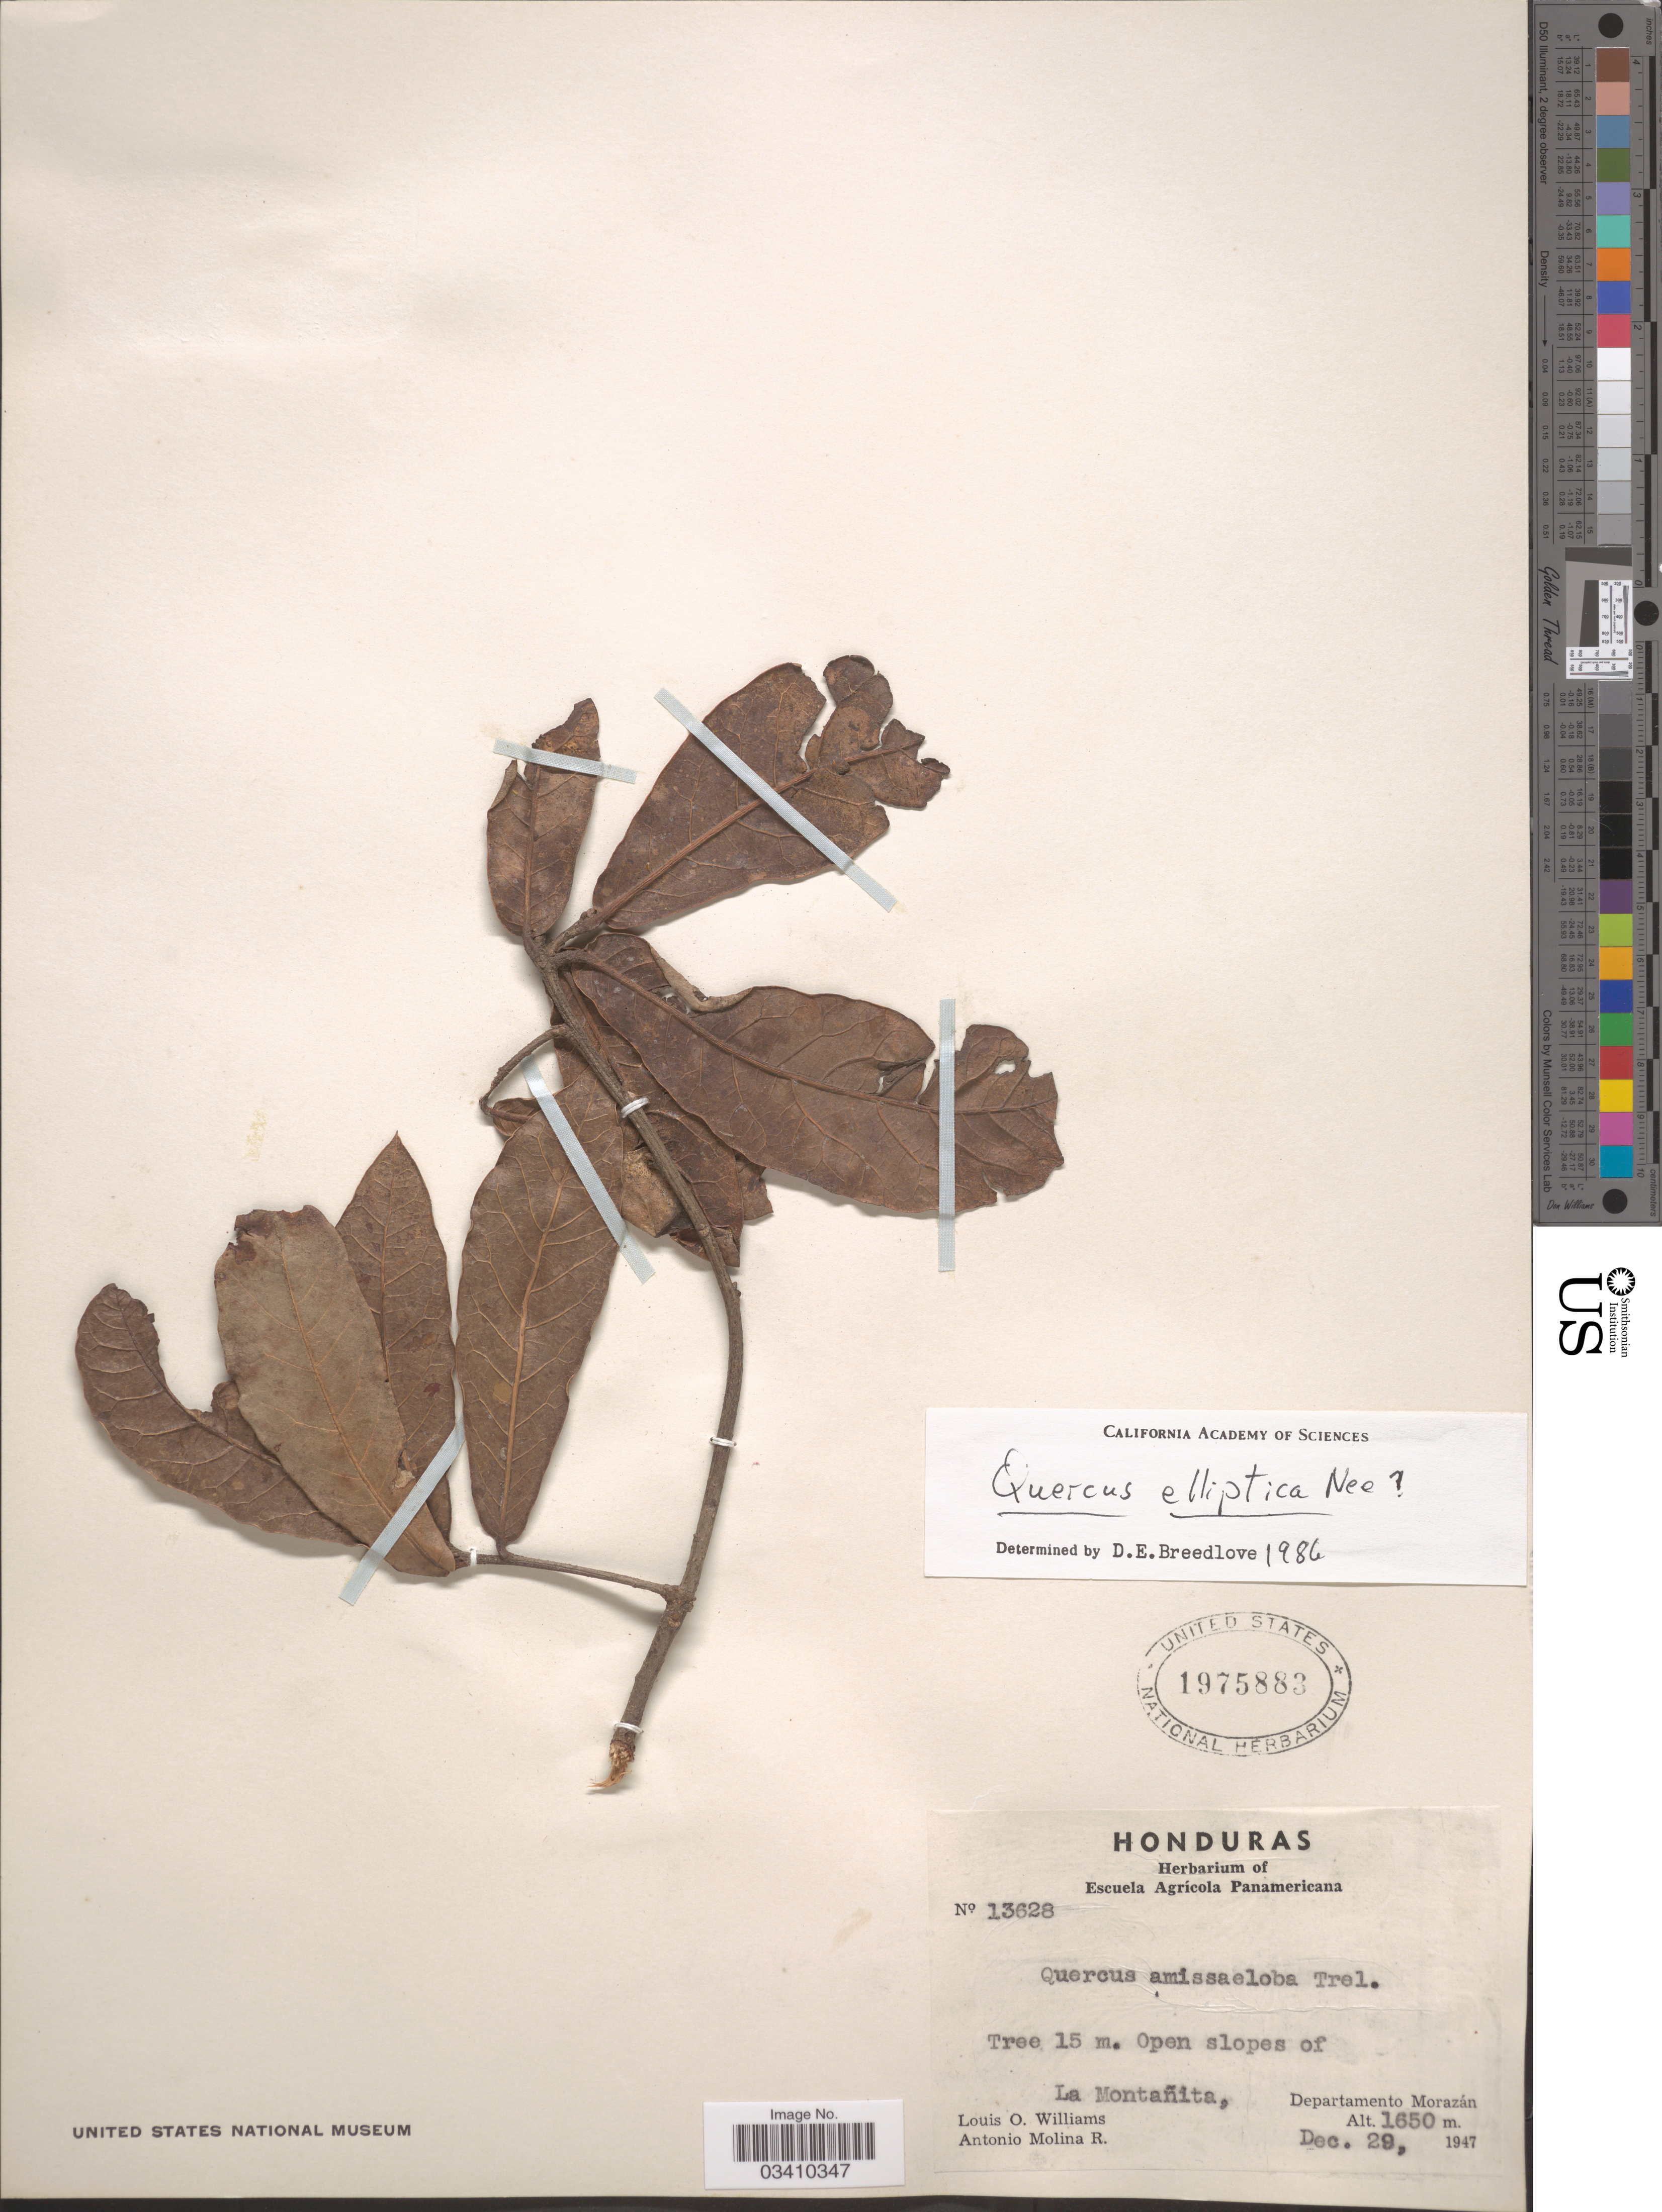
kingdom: Plantae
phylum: Tracheophyta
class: Magnoliopsida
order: Fagales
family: Fagaceae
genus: Quercus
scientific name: Quercus elliptica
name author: Née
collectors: L. O. Williams & A. Molina R.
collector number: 13628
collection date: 1947-12-29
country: Honduras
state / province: Fco. Morazán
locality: Open slopes of La Montañita, Departamento Morazán.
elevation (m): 1650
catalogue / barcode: US 1975883